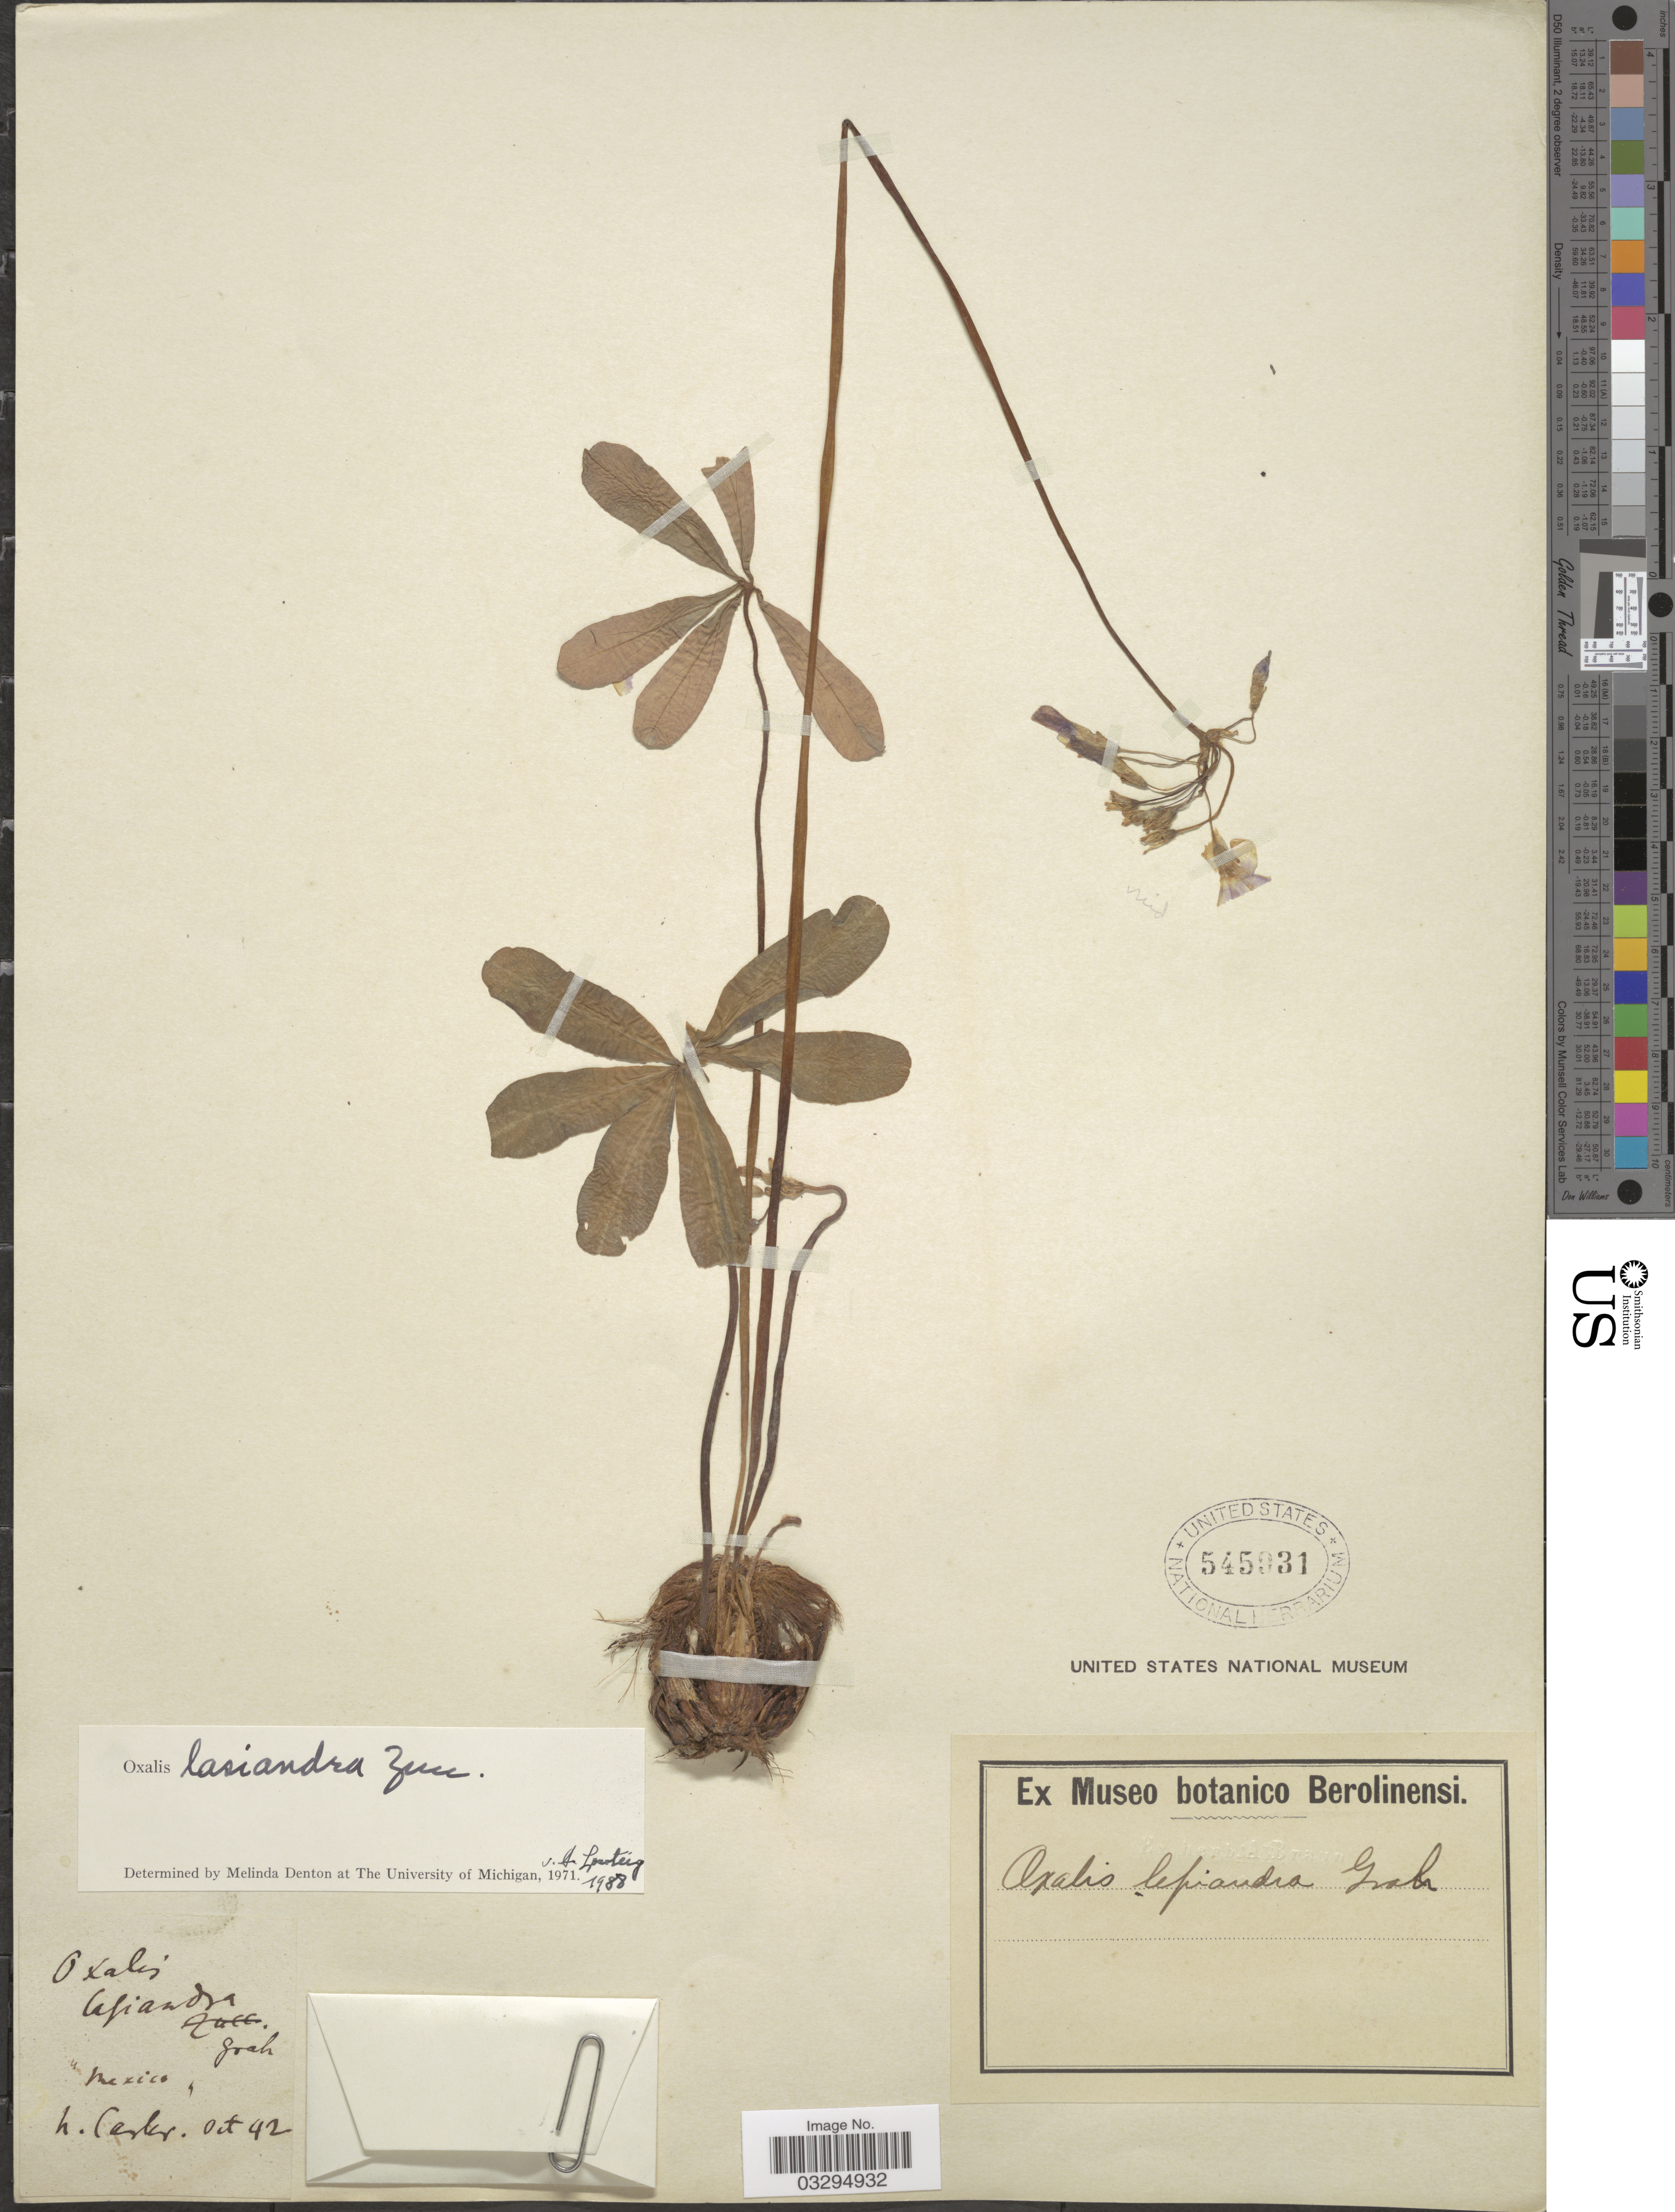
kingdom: Plantae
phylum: Tracheophyta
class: Magnoliopsida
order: Oxalidales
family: Oxalidaceae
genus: Oxalis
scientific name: Oxalis lasiandra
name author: Zucc.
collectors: A. Carter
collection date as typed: Transcribed d/m/y: /10/42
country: Mexico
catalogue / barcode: US 545931